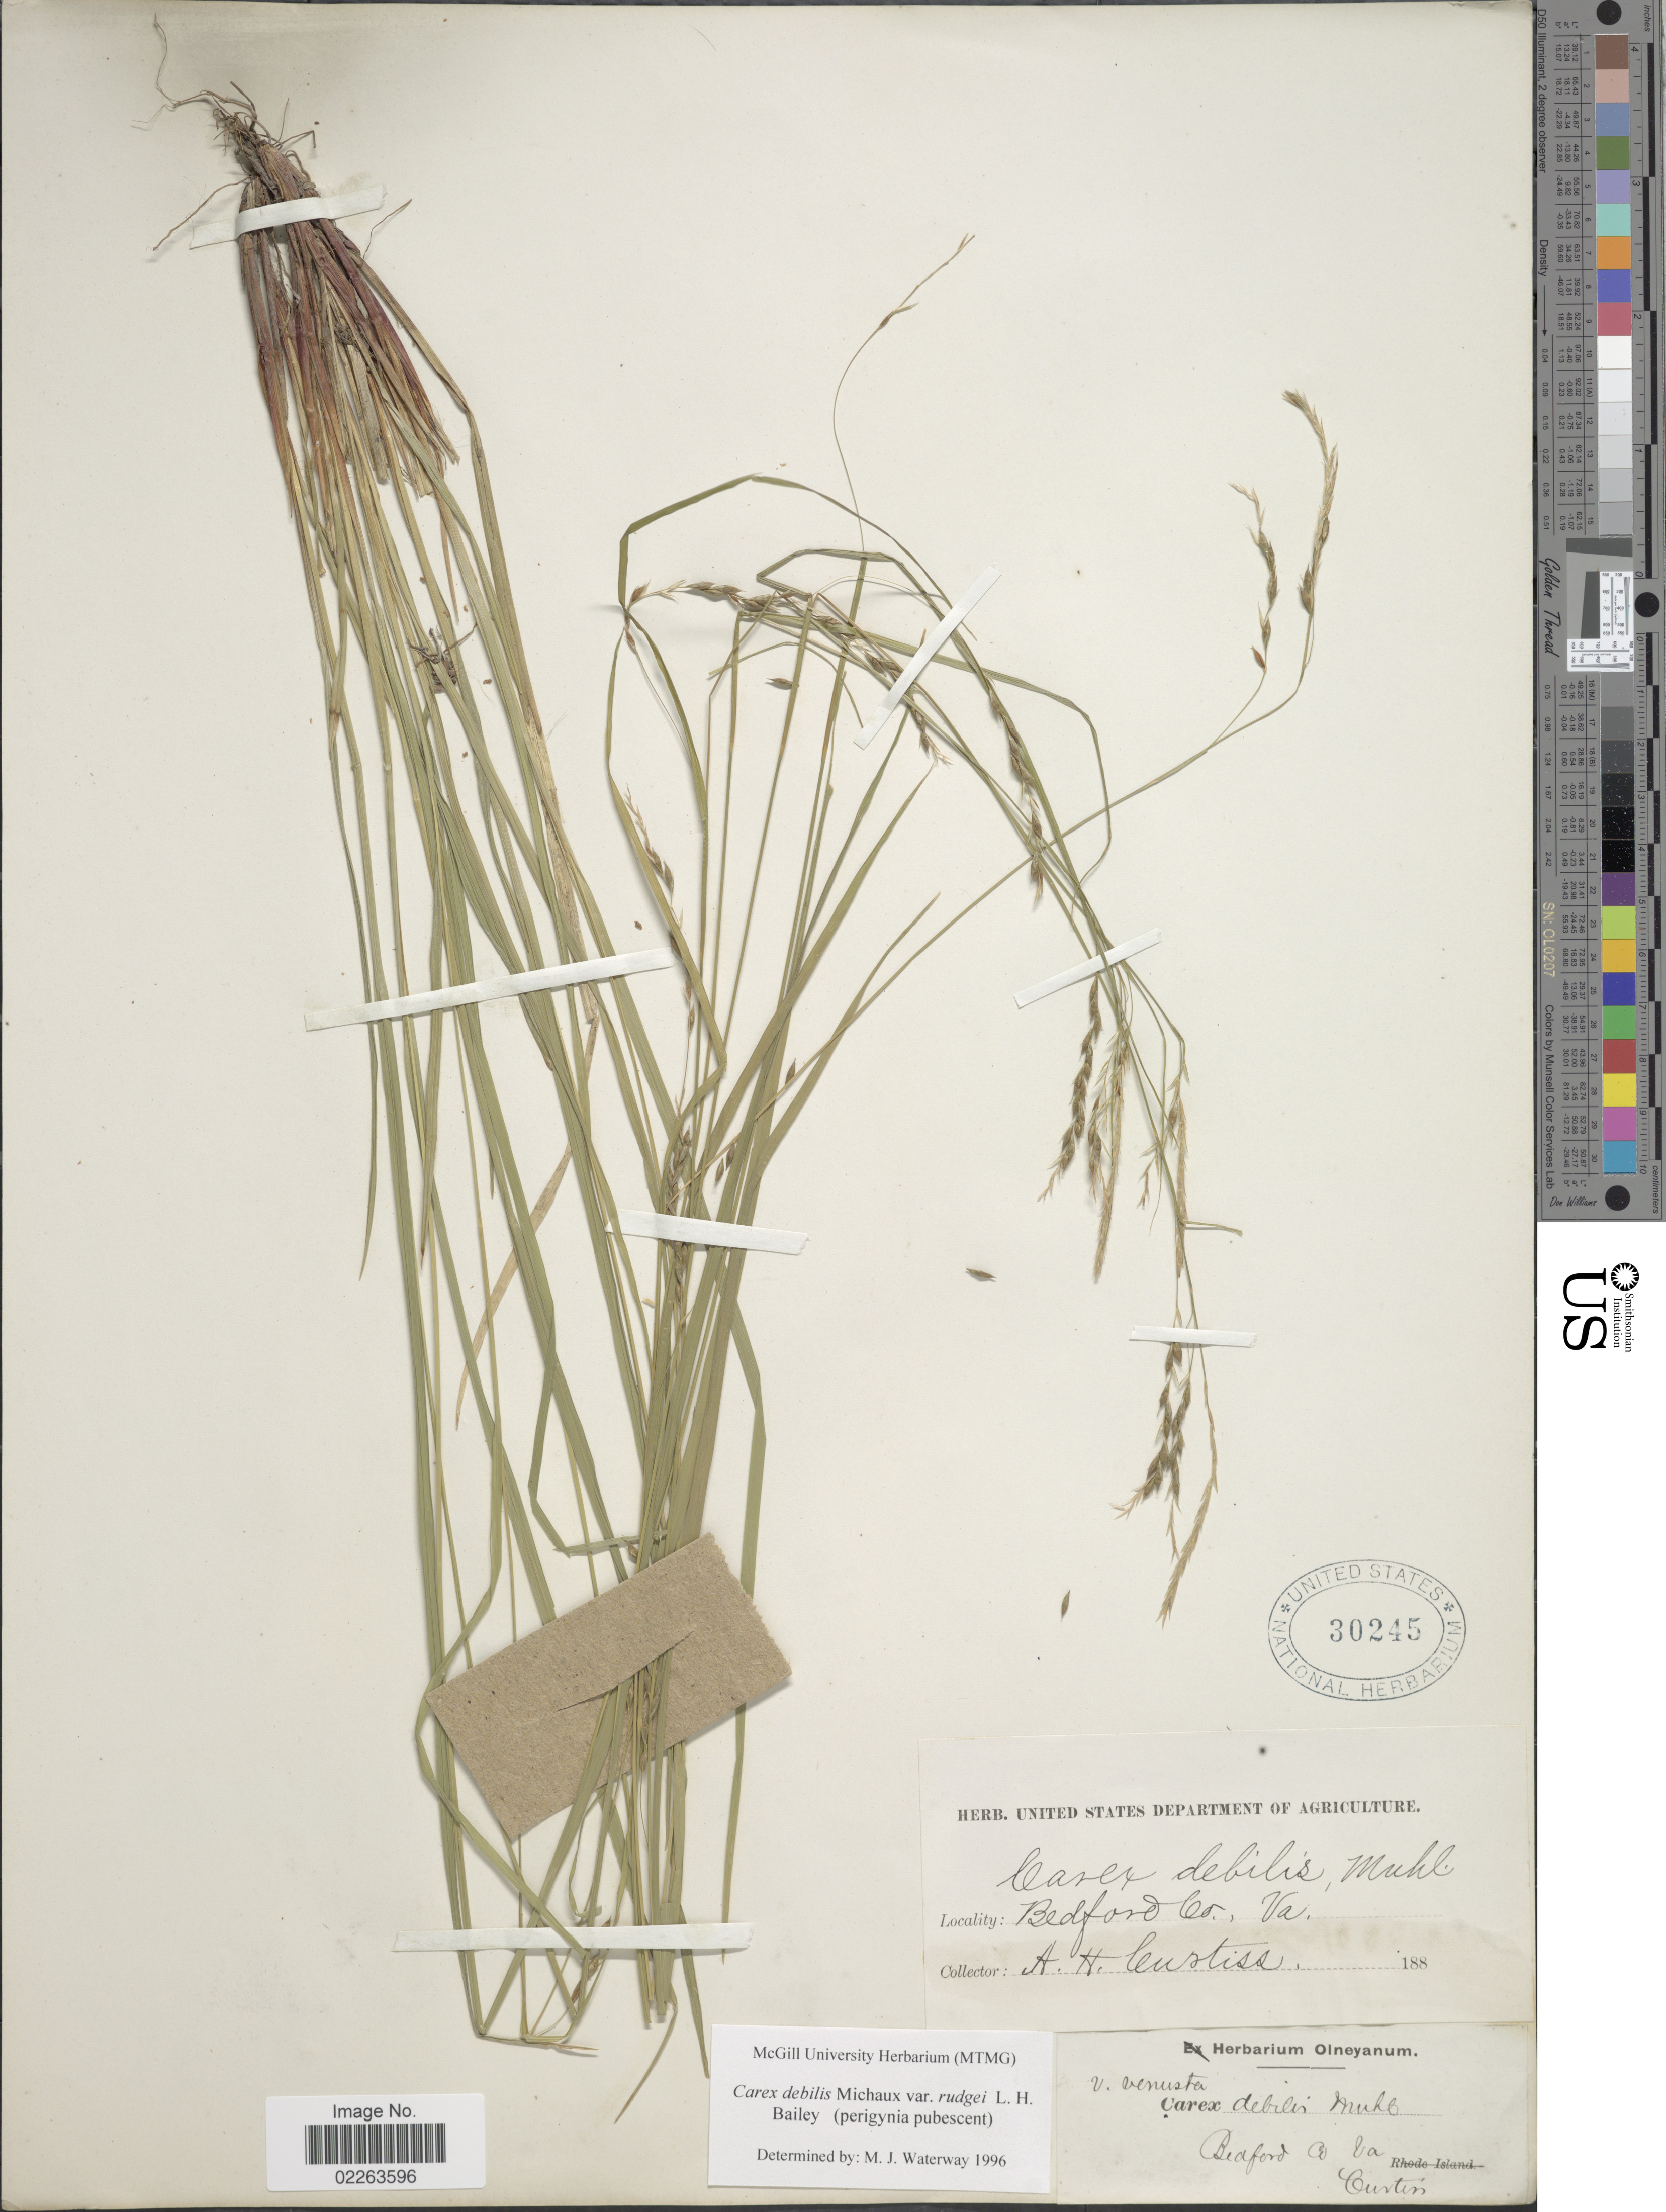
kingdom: Plantae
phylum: Tracheophyta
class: Liliopsida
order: Poales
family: Cyperaceae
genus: Carex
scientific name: Carex flexuosa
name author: Muhl. ex Willd.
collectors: A. H. Curtiss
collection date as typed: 188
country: United States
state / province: Virginia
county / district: Bedford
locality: Bedford Co., Va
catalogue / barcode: US 30245